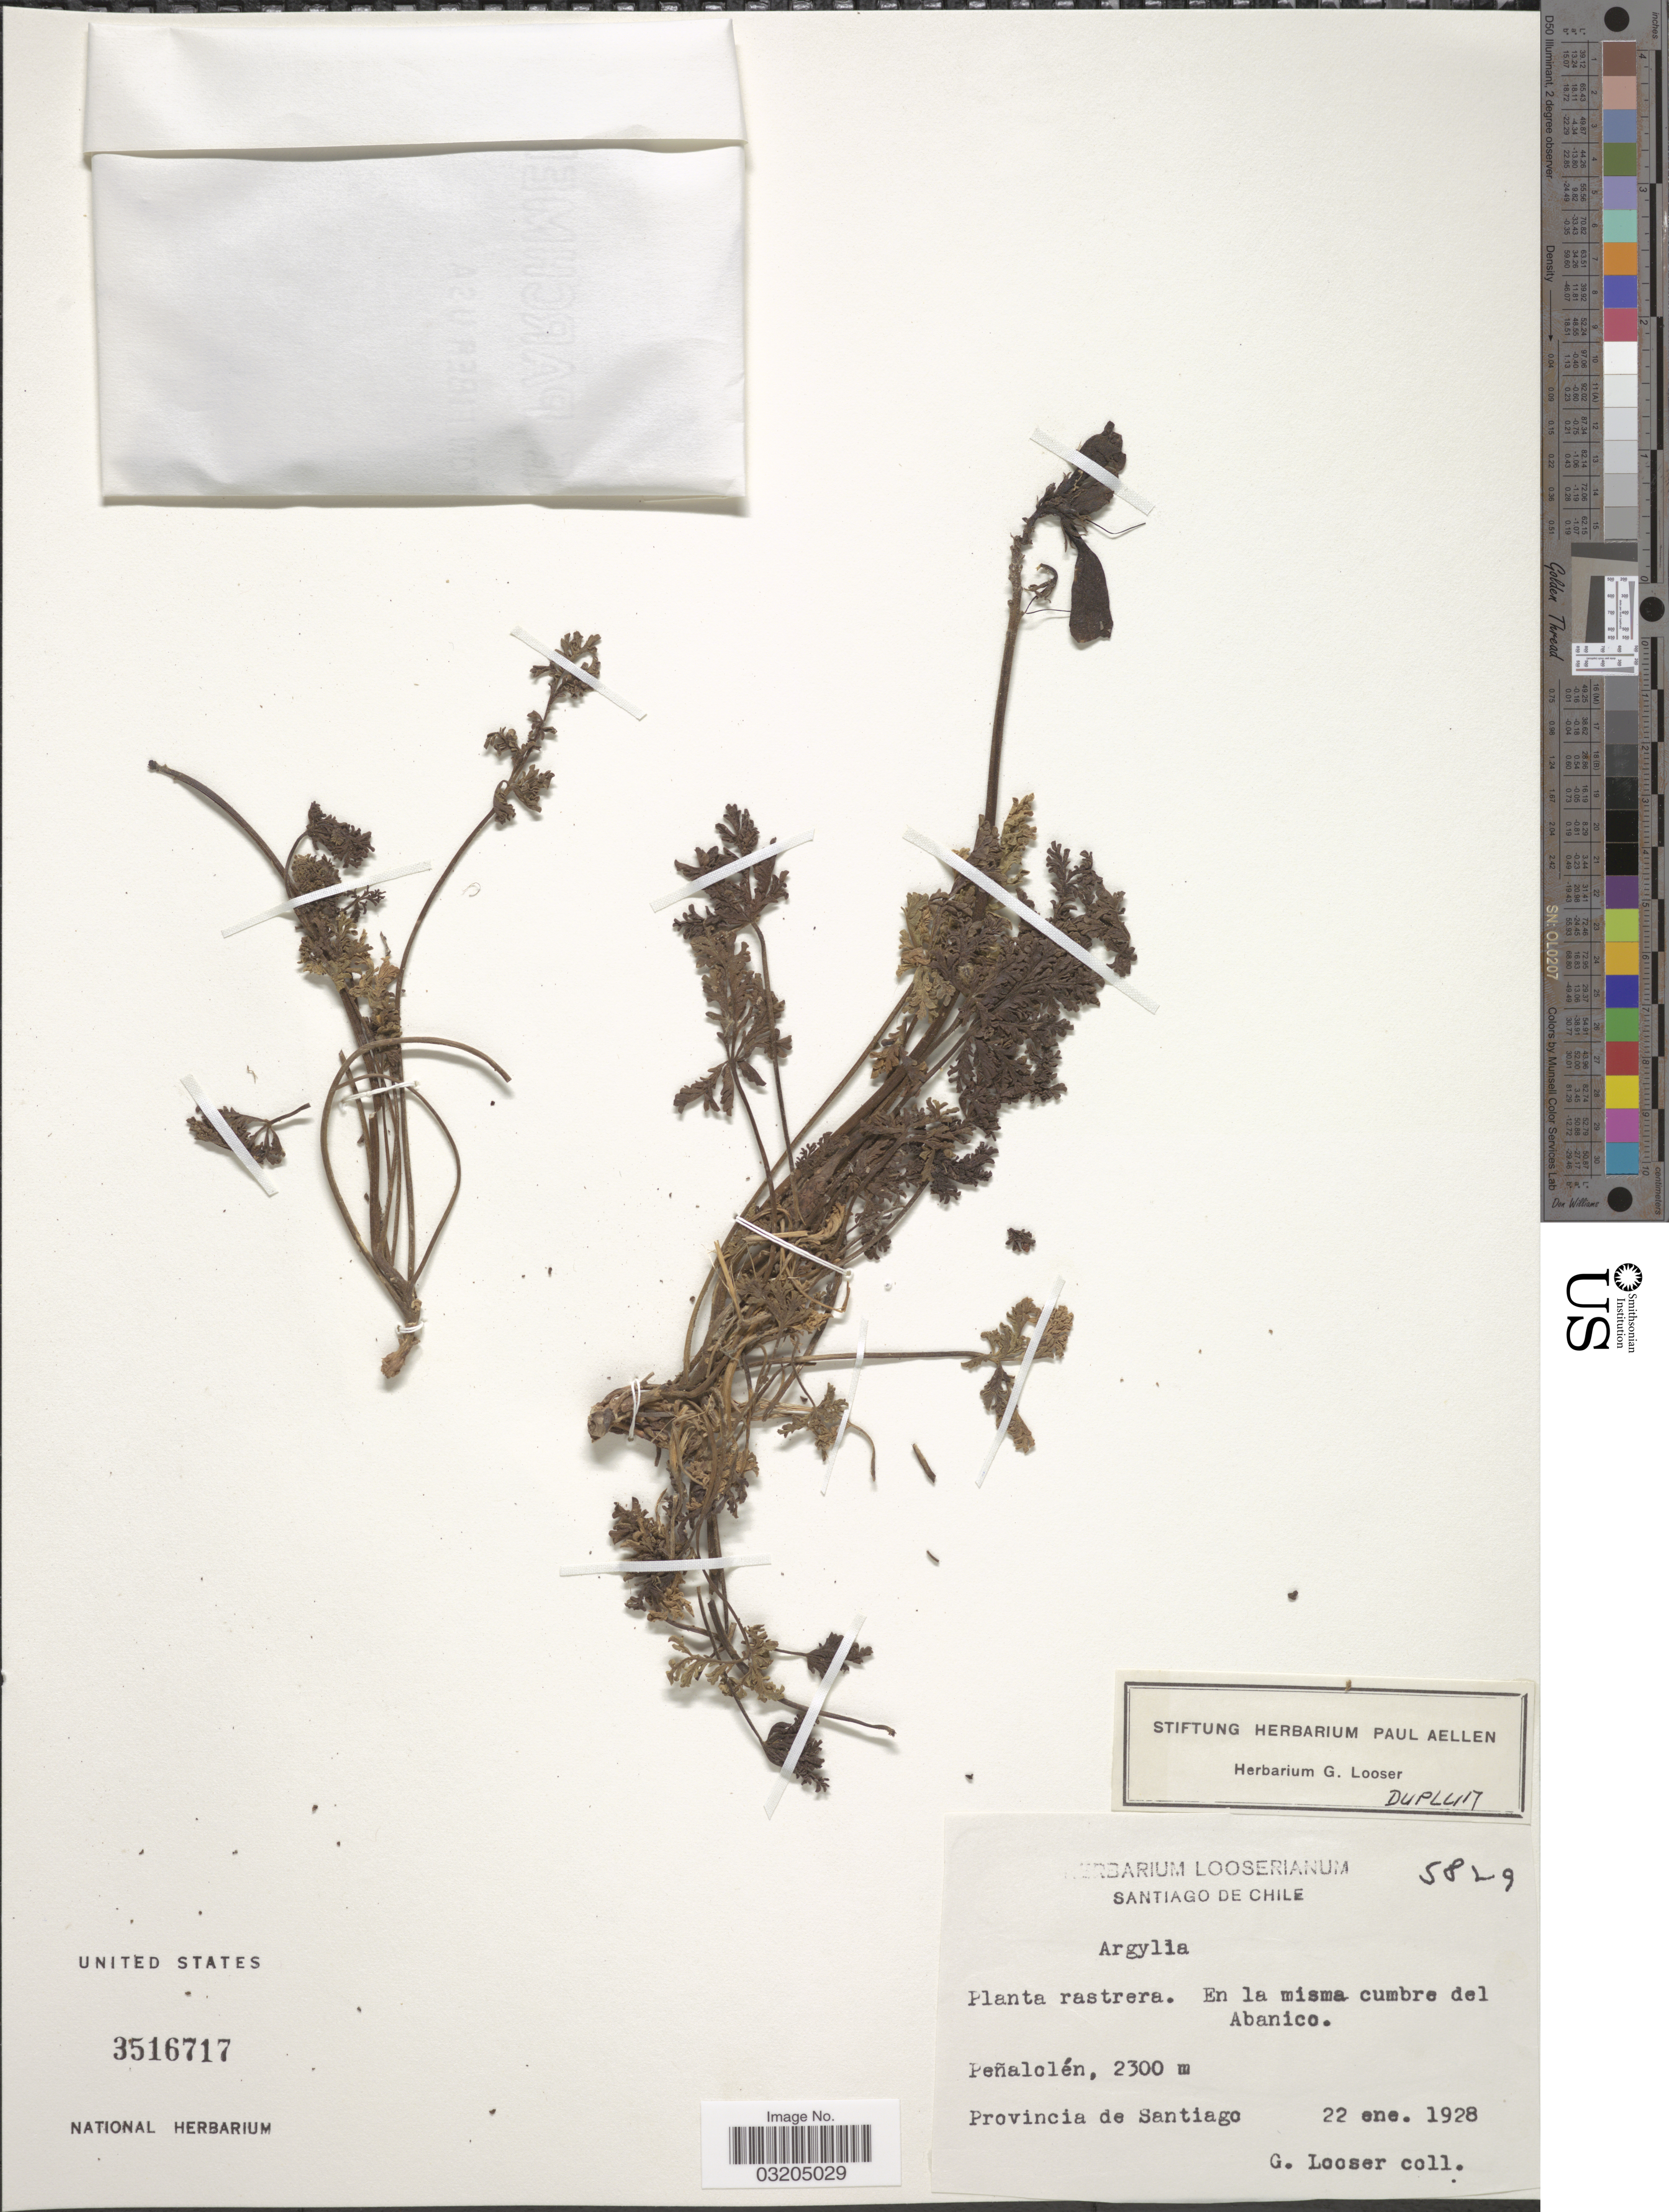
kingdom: Plantae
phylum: Tracheophyta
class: Magnoliopsida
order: Lamiales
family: Bignoniaceae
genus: Argylia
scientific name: Argylia sp.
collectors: G. Looser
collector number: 5829*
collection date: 1928-01-22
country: Chile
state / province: Región Metropolitana (RM)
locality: Santiago de Chile. Peñalolén, Provincia de Santiago.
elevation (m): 2300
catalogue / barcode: US 3516717